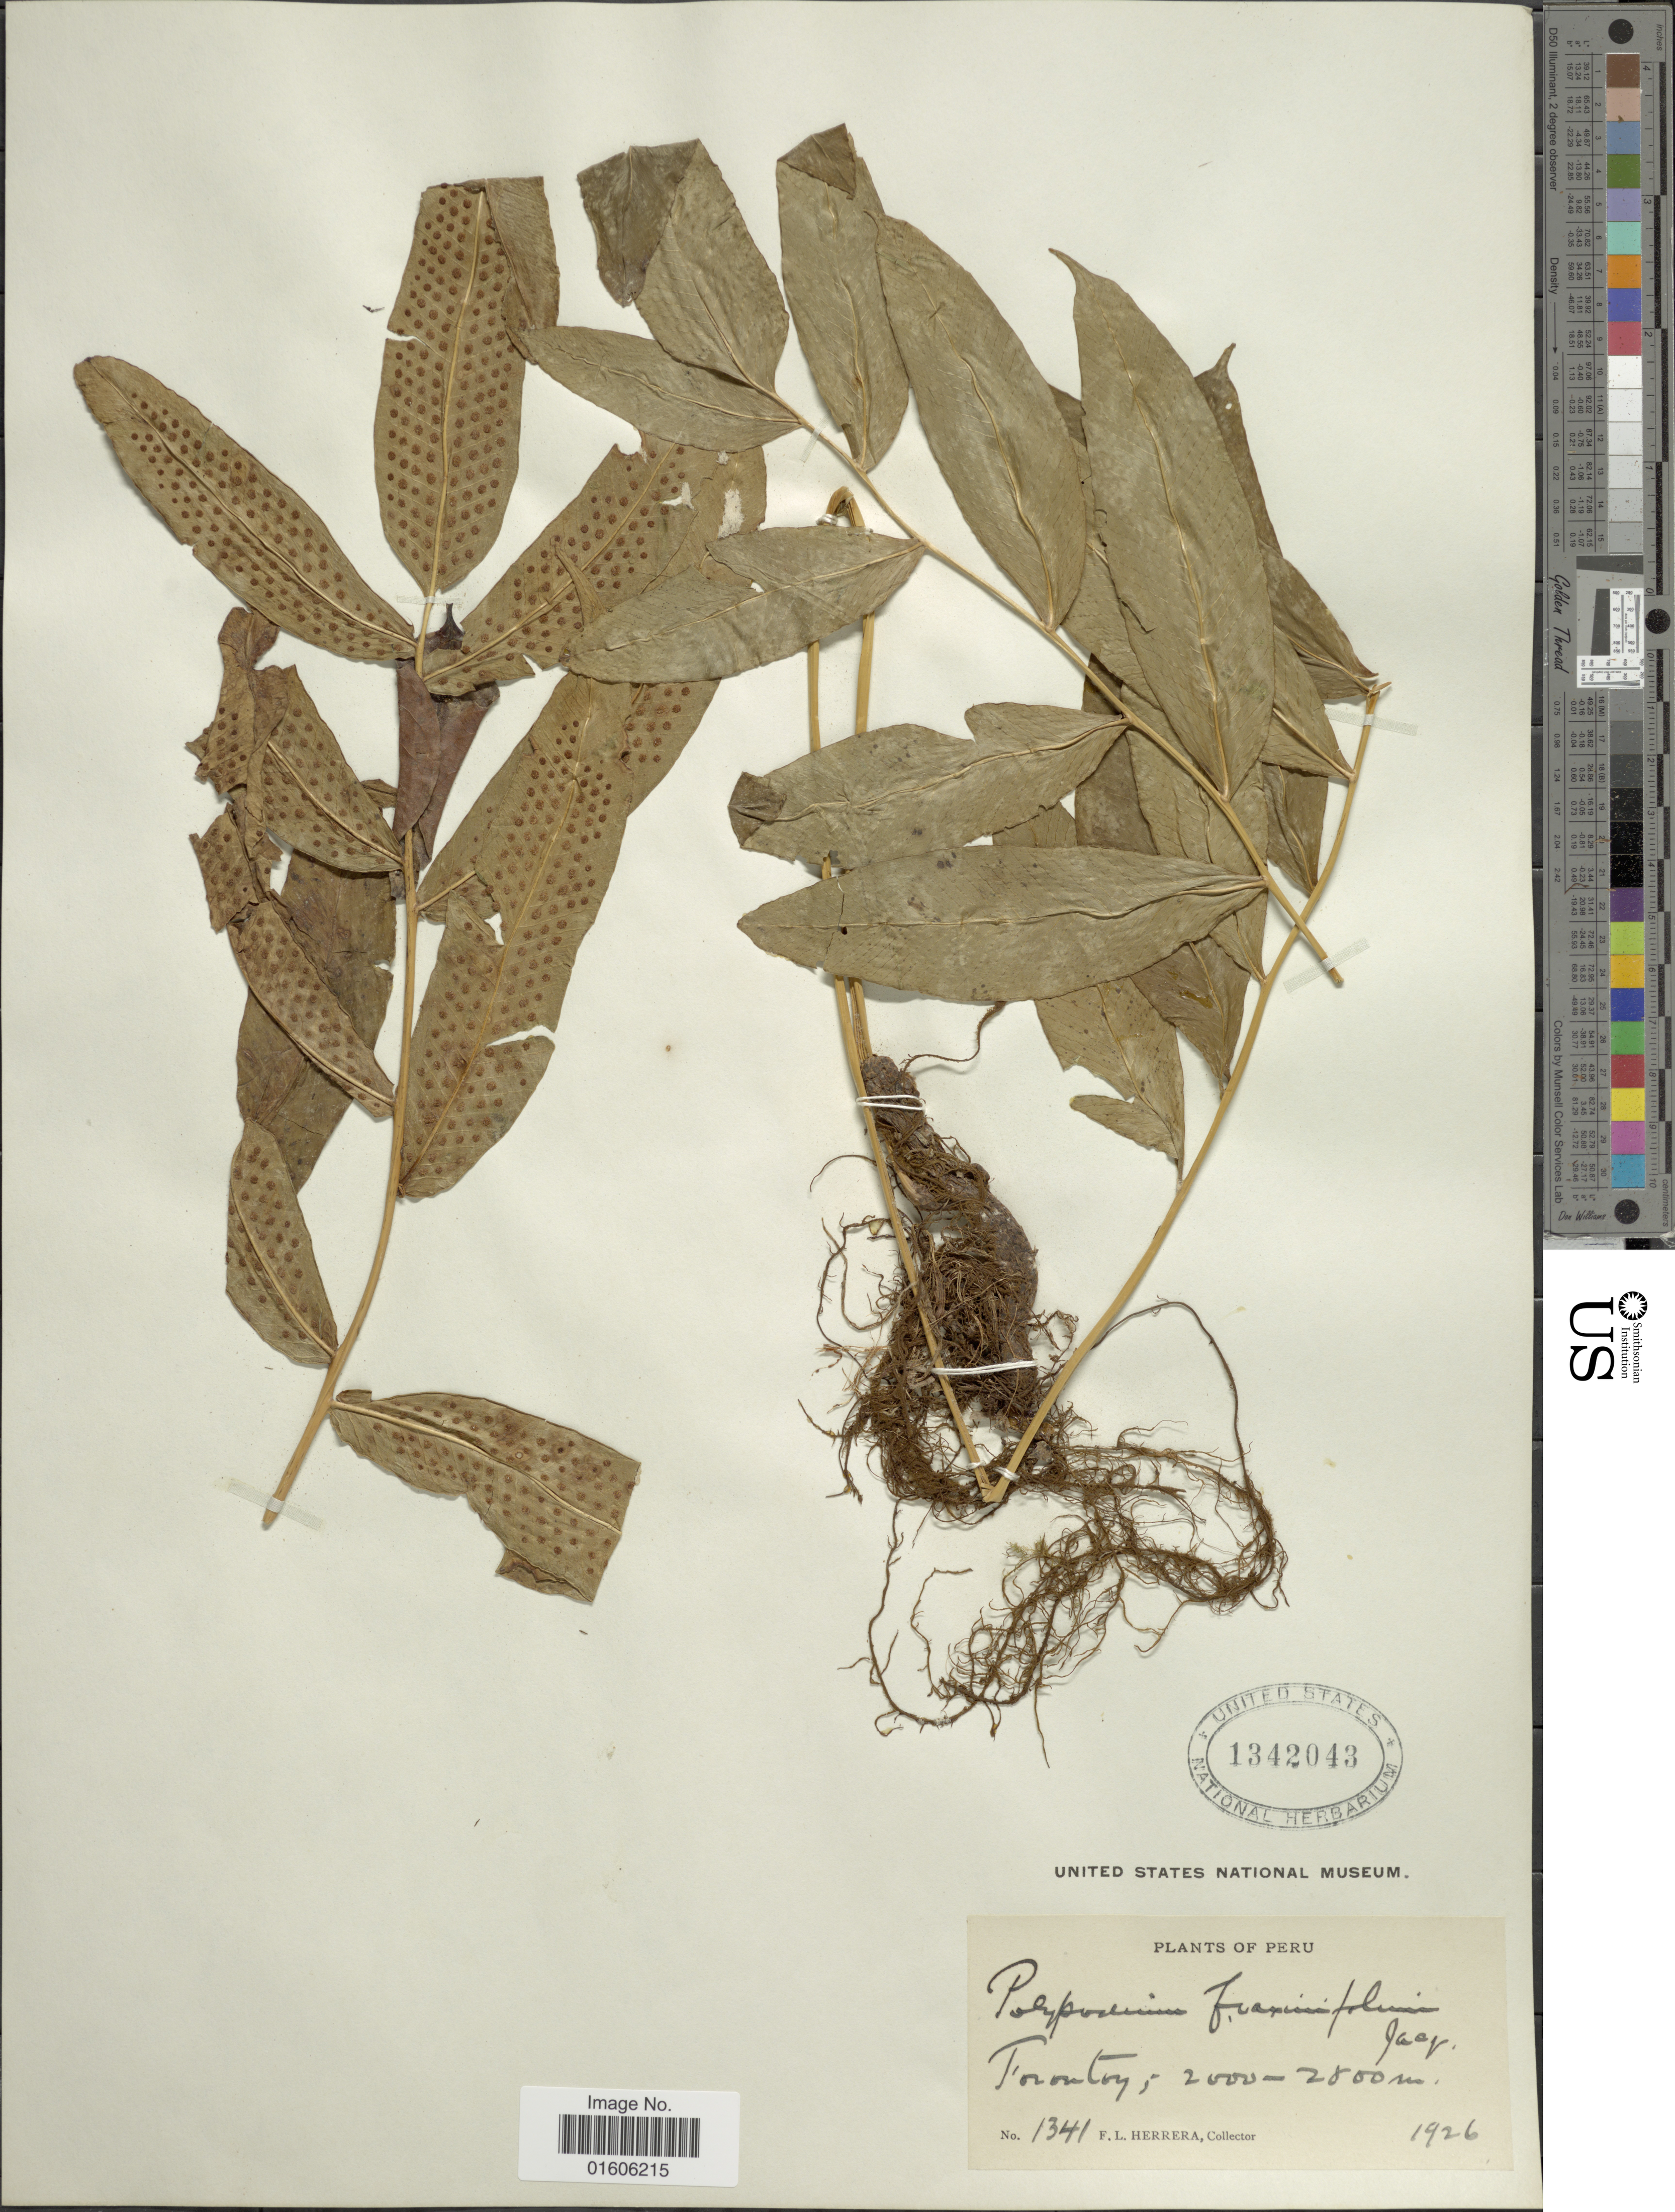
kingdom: Plantae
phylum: Tracheophyta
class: Polypodiopsida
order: Polypodiales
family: Polypodiaceae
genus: Serpocaulon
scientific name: Serpocaulon fraxinifolium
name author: (Jacq.) A.R. Sm.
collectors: F. L. Herrera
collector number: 1341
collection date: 1926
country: Peru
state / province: Cusco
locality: Torontoy.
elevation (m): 2000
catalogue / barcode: US 1342043